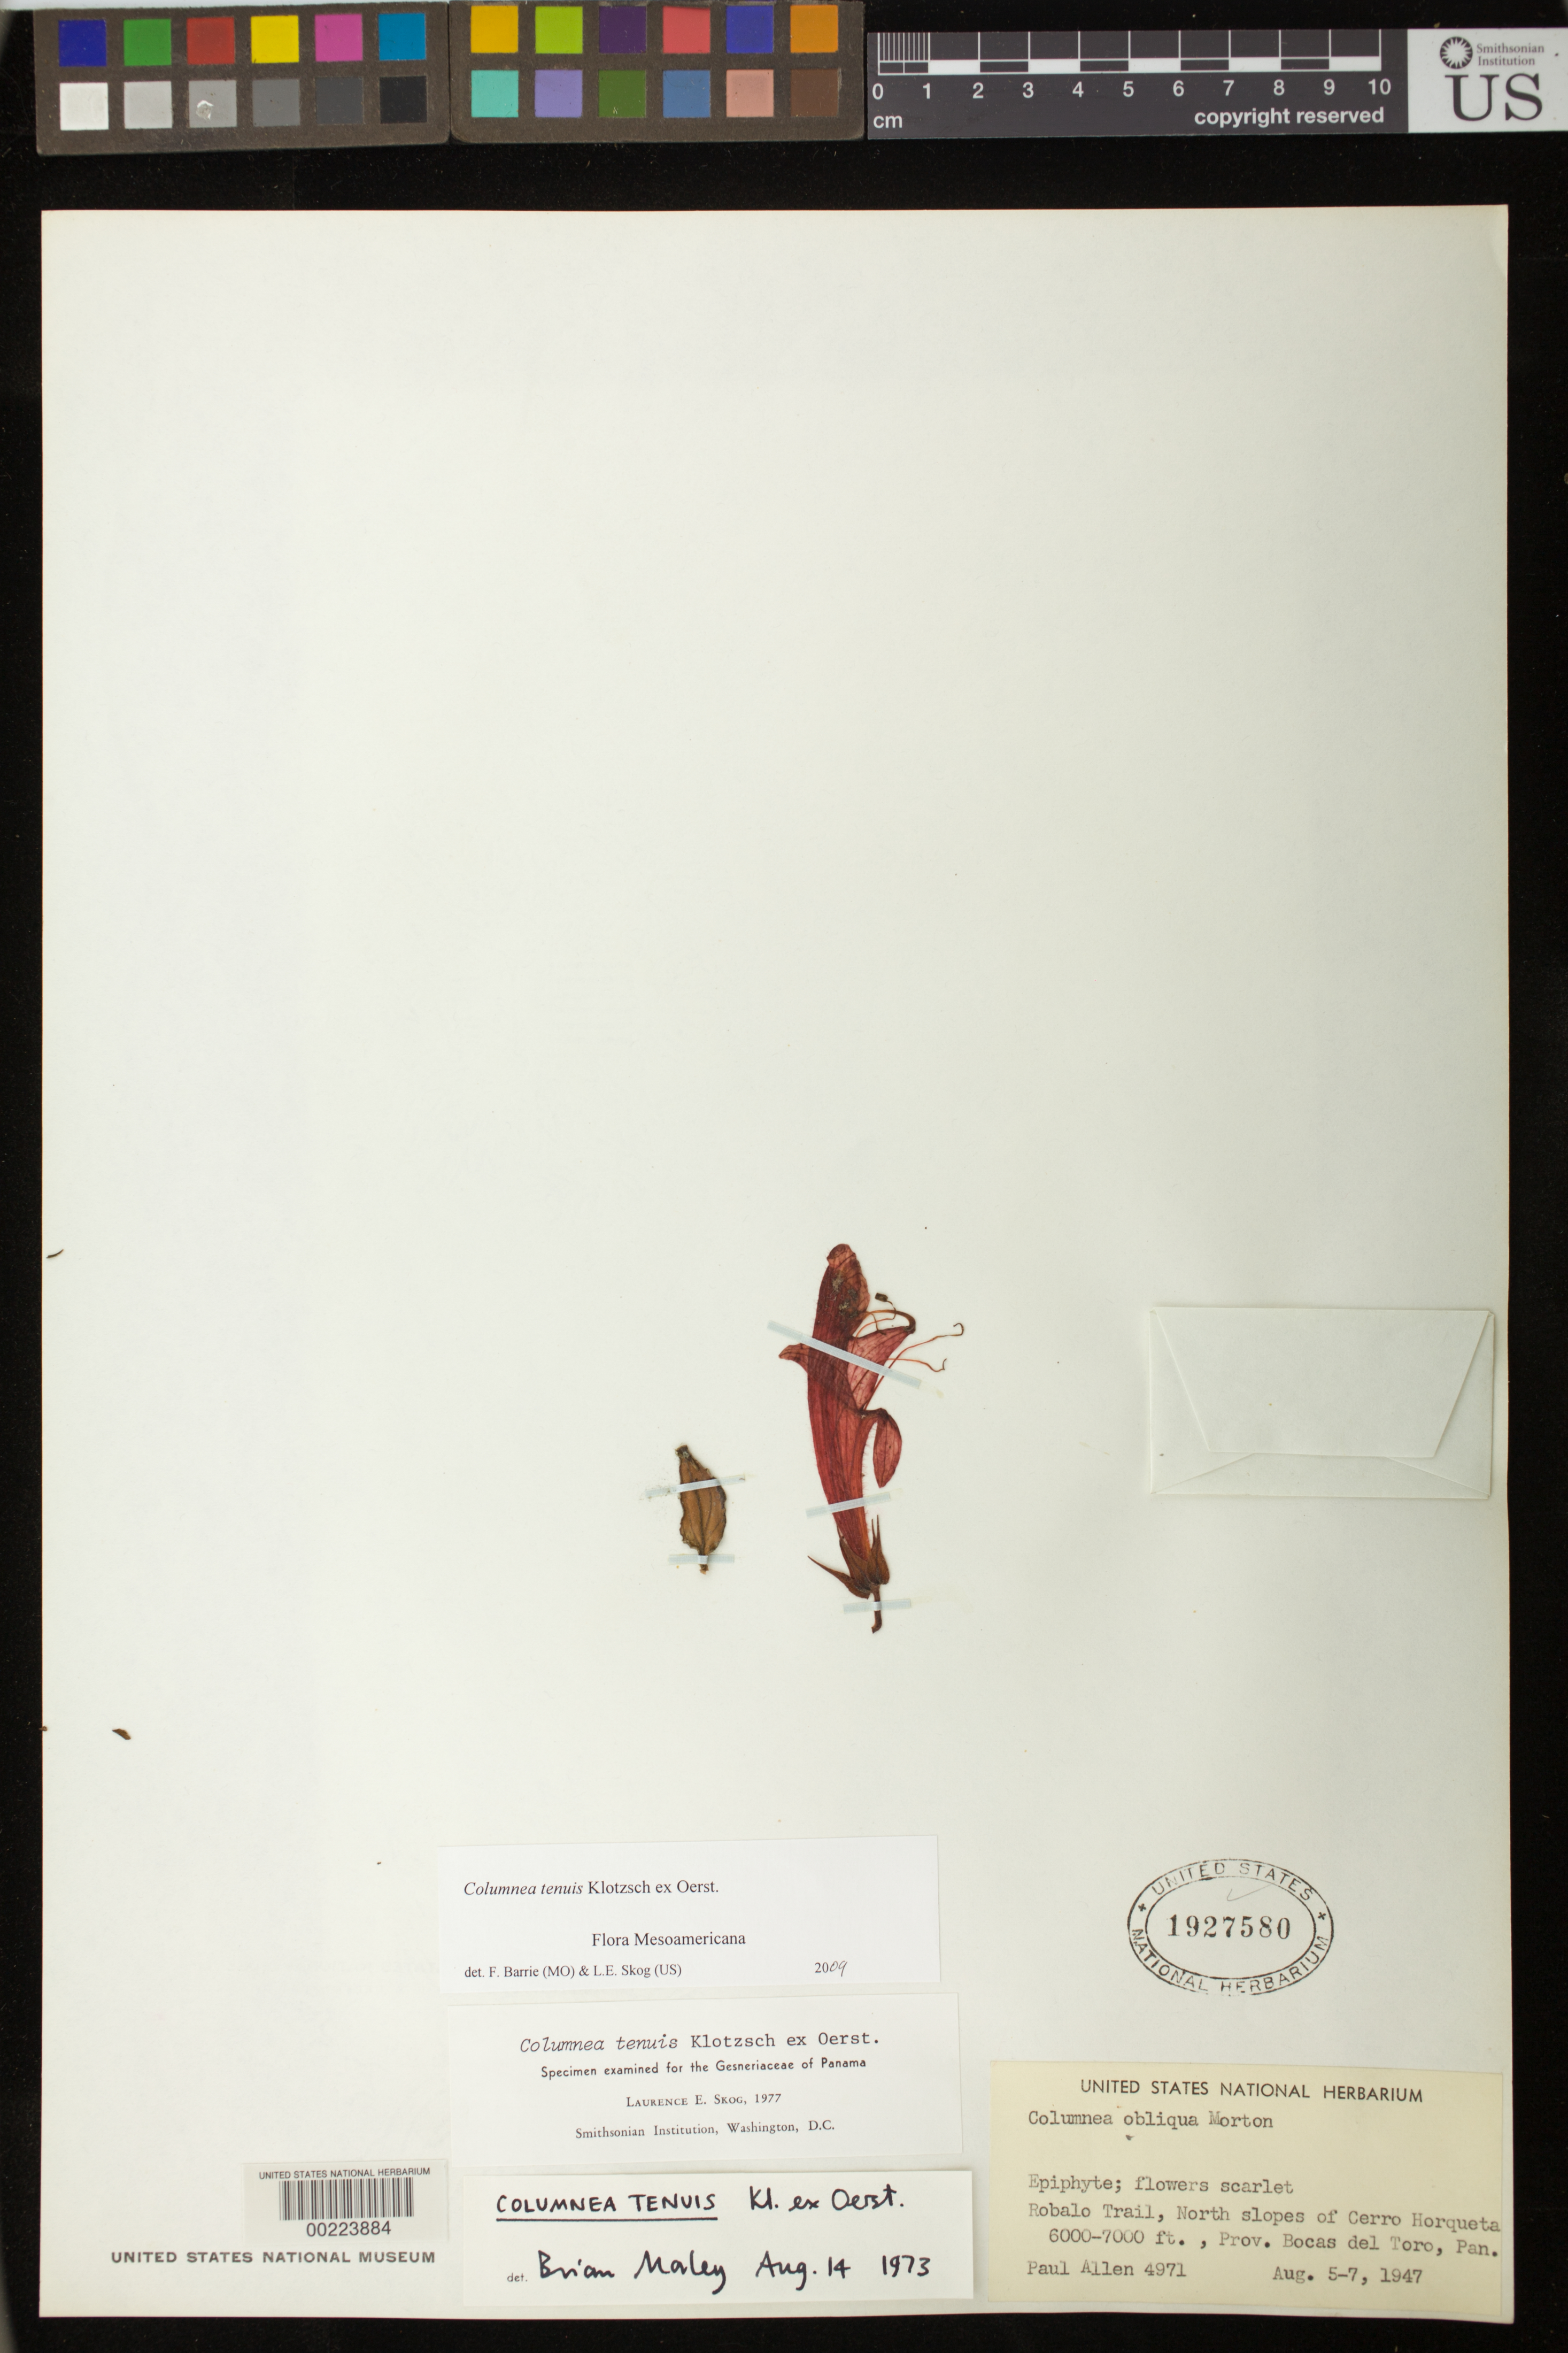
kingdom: Plantae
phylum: Tracheophyta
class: Magnoliopsida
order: Lamiales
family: Gesneriaceae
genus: Columnea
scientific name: Columnea tenuis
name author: Klotzsch ex Oerst.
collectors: P. H. Allen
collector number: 4971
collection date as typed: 5-7 Aug 1947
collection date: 1947-08-05/1947-08-07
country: Panama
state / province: Bocas del Toro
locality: Robalo trail, north slopes of Cerro Horqueta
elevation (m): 1829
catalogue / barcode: US 1927580